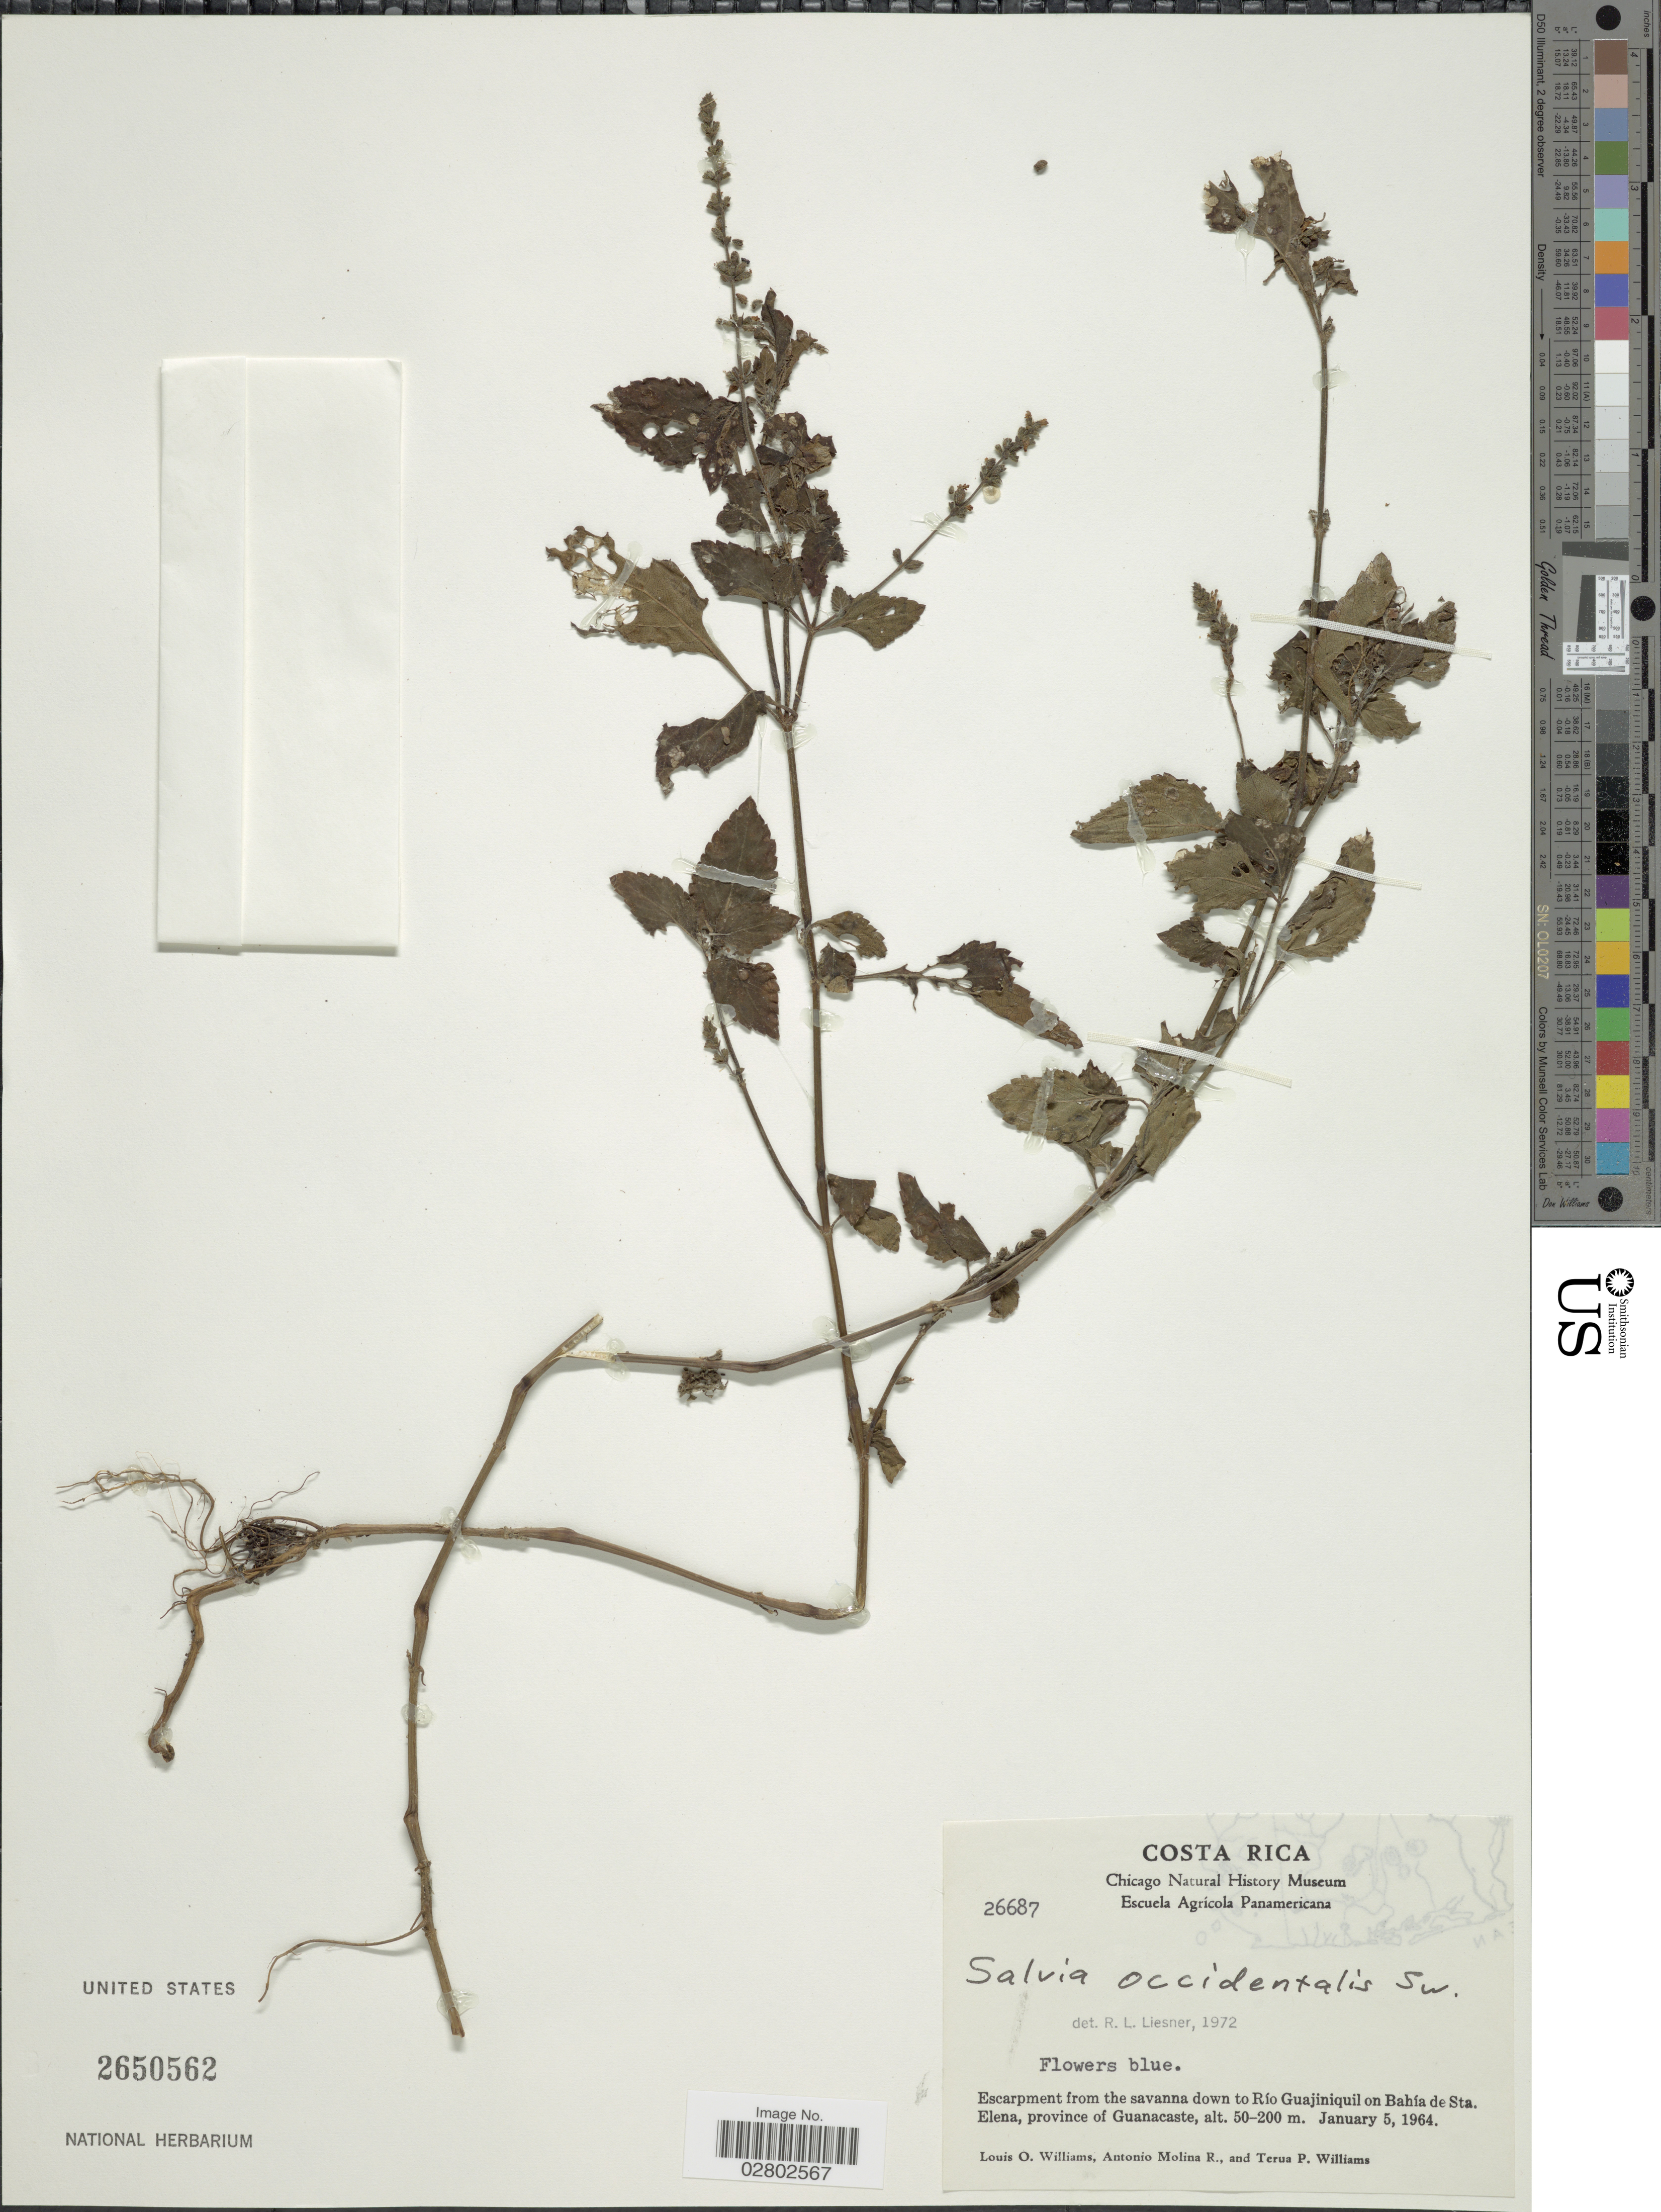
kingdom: Plantae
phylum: Tracheophyta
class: Magnoliopsida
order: Lamiales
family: Lamiaceae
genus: Salvia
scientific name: Salvia occidentalis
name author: Sw.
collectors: L. O. Williams, A. Molina R. & T. Williams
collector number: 26687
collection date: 1964-01-05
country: Costa Rica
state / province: Guanacaste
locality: Escarpment from the savanna down to Río Guajiniquil on Bahía de Sta. Elena, province of Guanacaste.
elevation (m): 50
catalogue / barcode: US 2650562